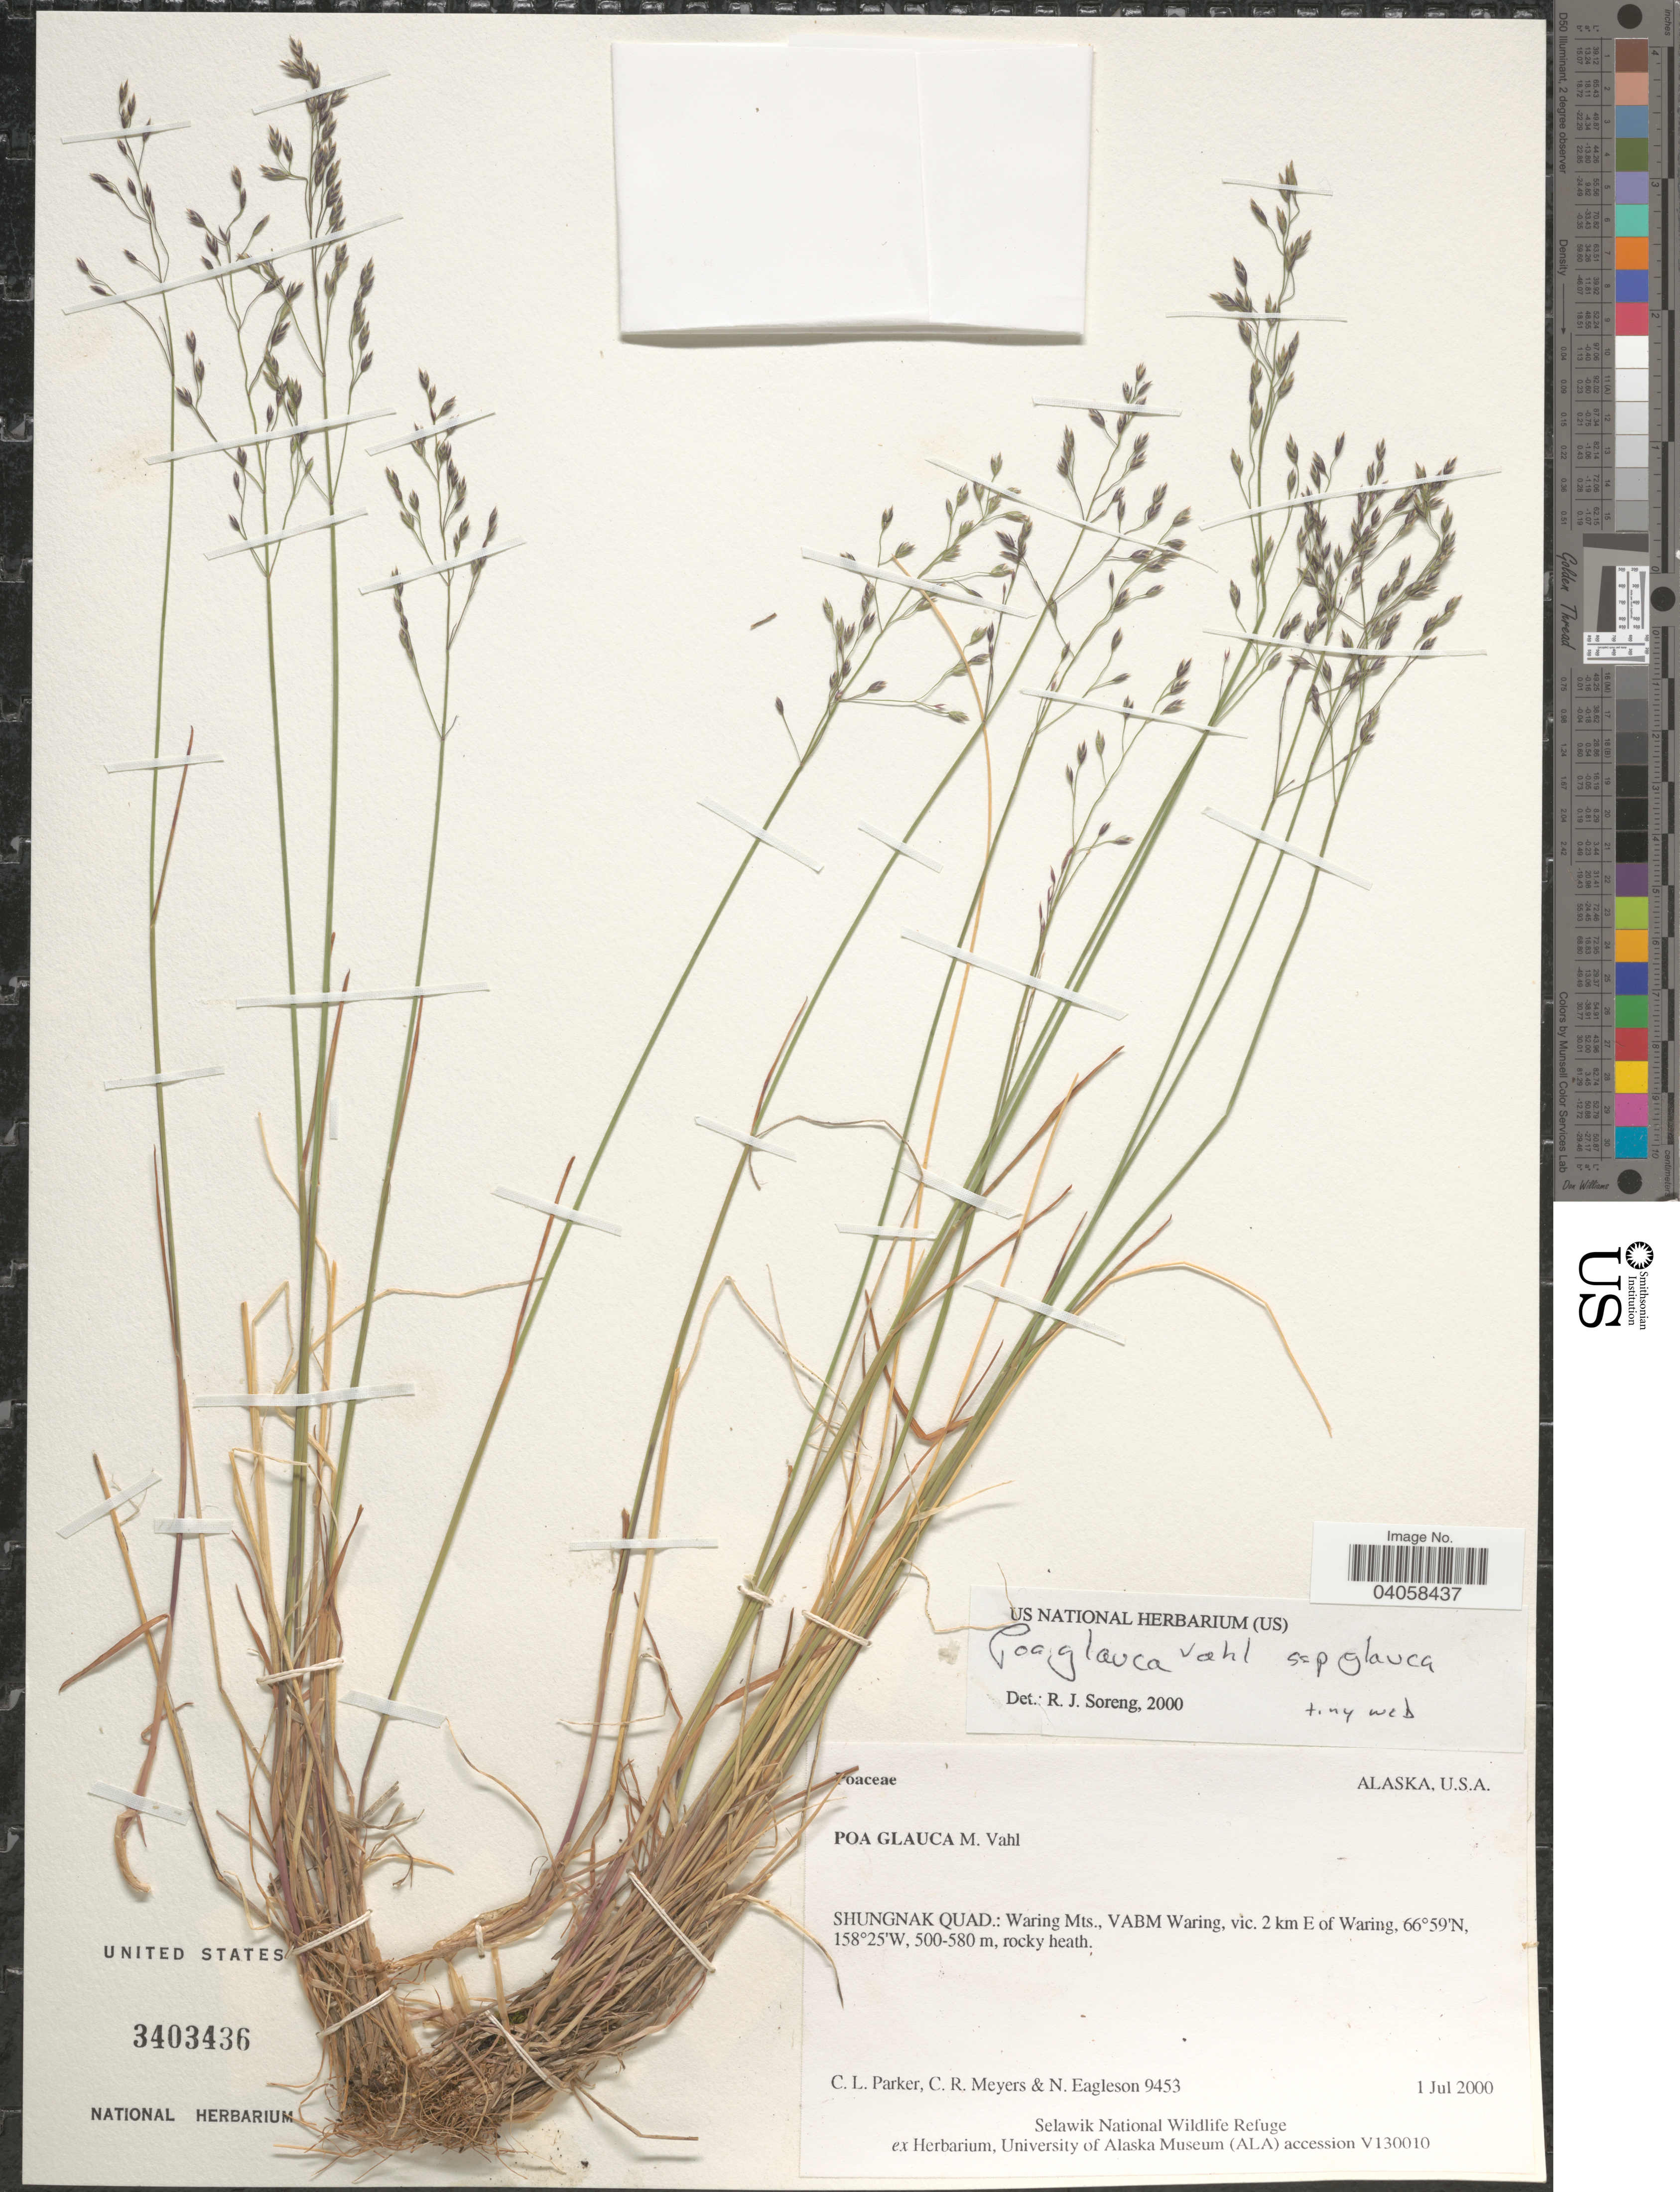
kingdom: Plantae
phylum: Tracheophyta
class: Liliopsida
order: Poales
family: Poaceae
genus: Poa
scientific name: Poa glauca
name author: Vahl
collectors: C. L. Parker, C. Meyers & N. Eagleson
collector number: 9453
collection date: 2000-07-01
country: United States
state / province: Alaska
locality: Shungnak Quad.: Waring Mts., VABM Waring, vic. 2 km E of Waring.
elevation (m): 500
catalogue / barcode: US 3403436